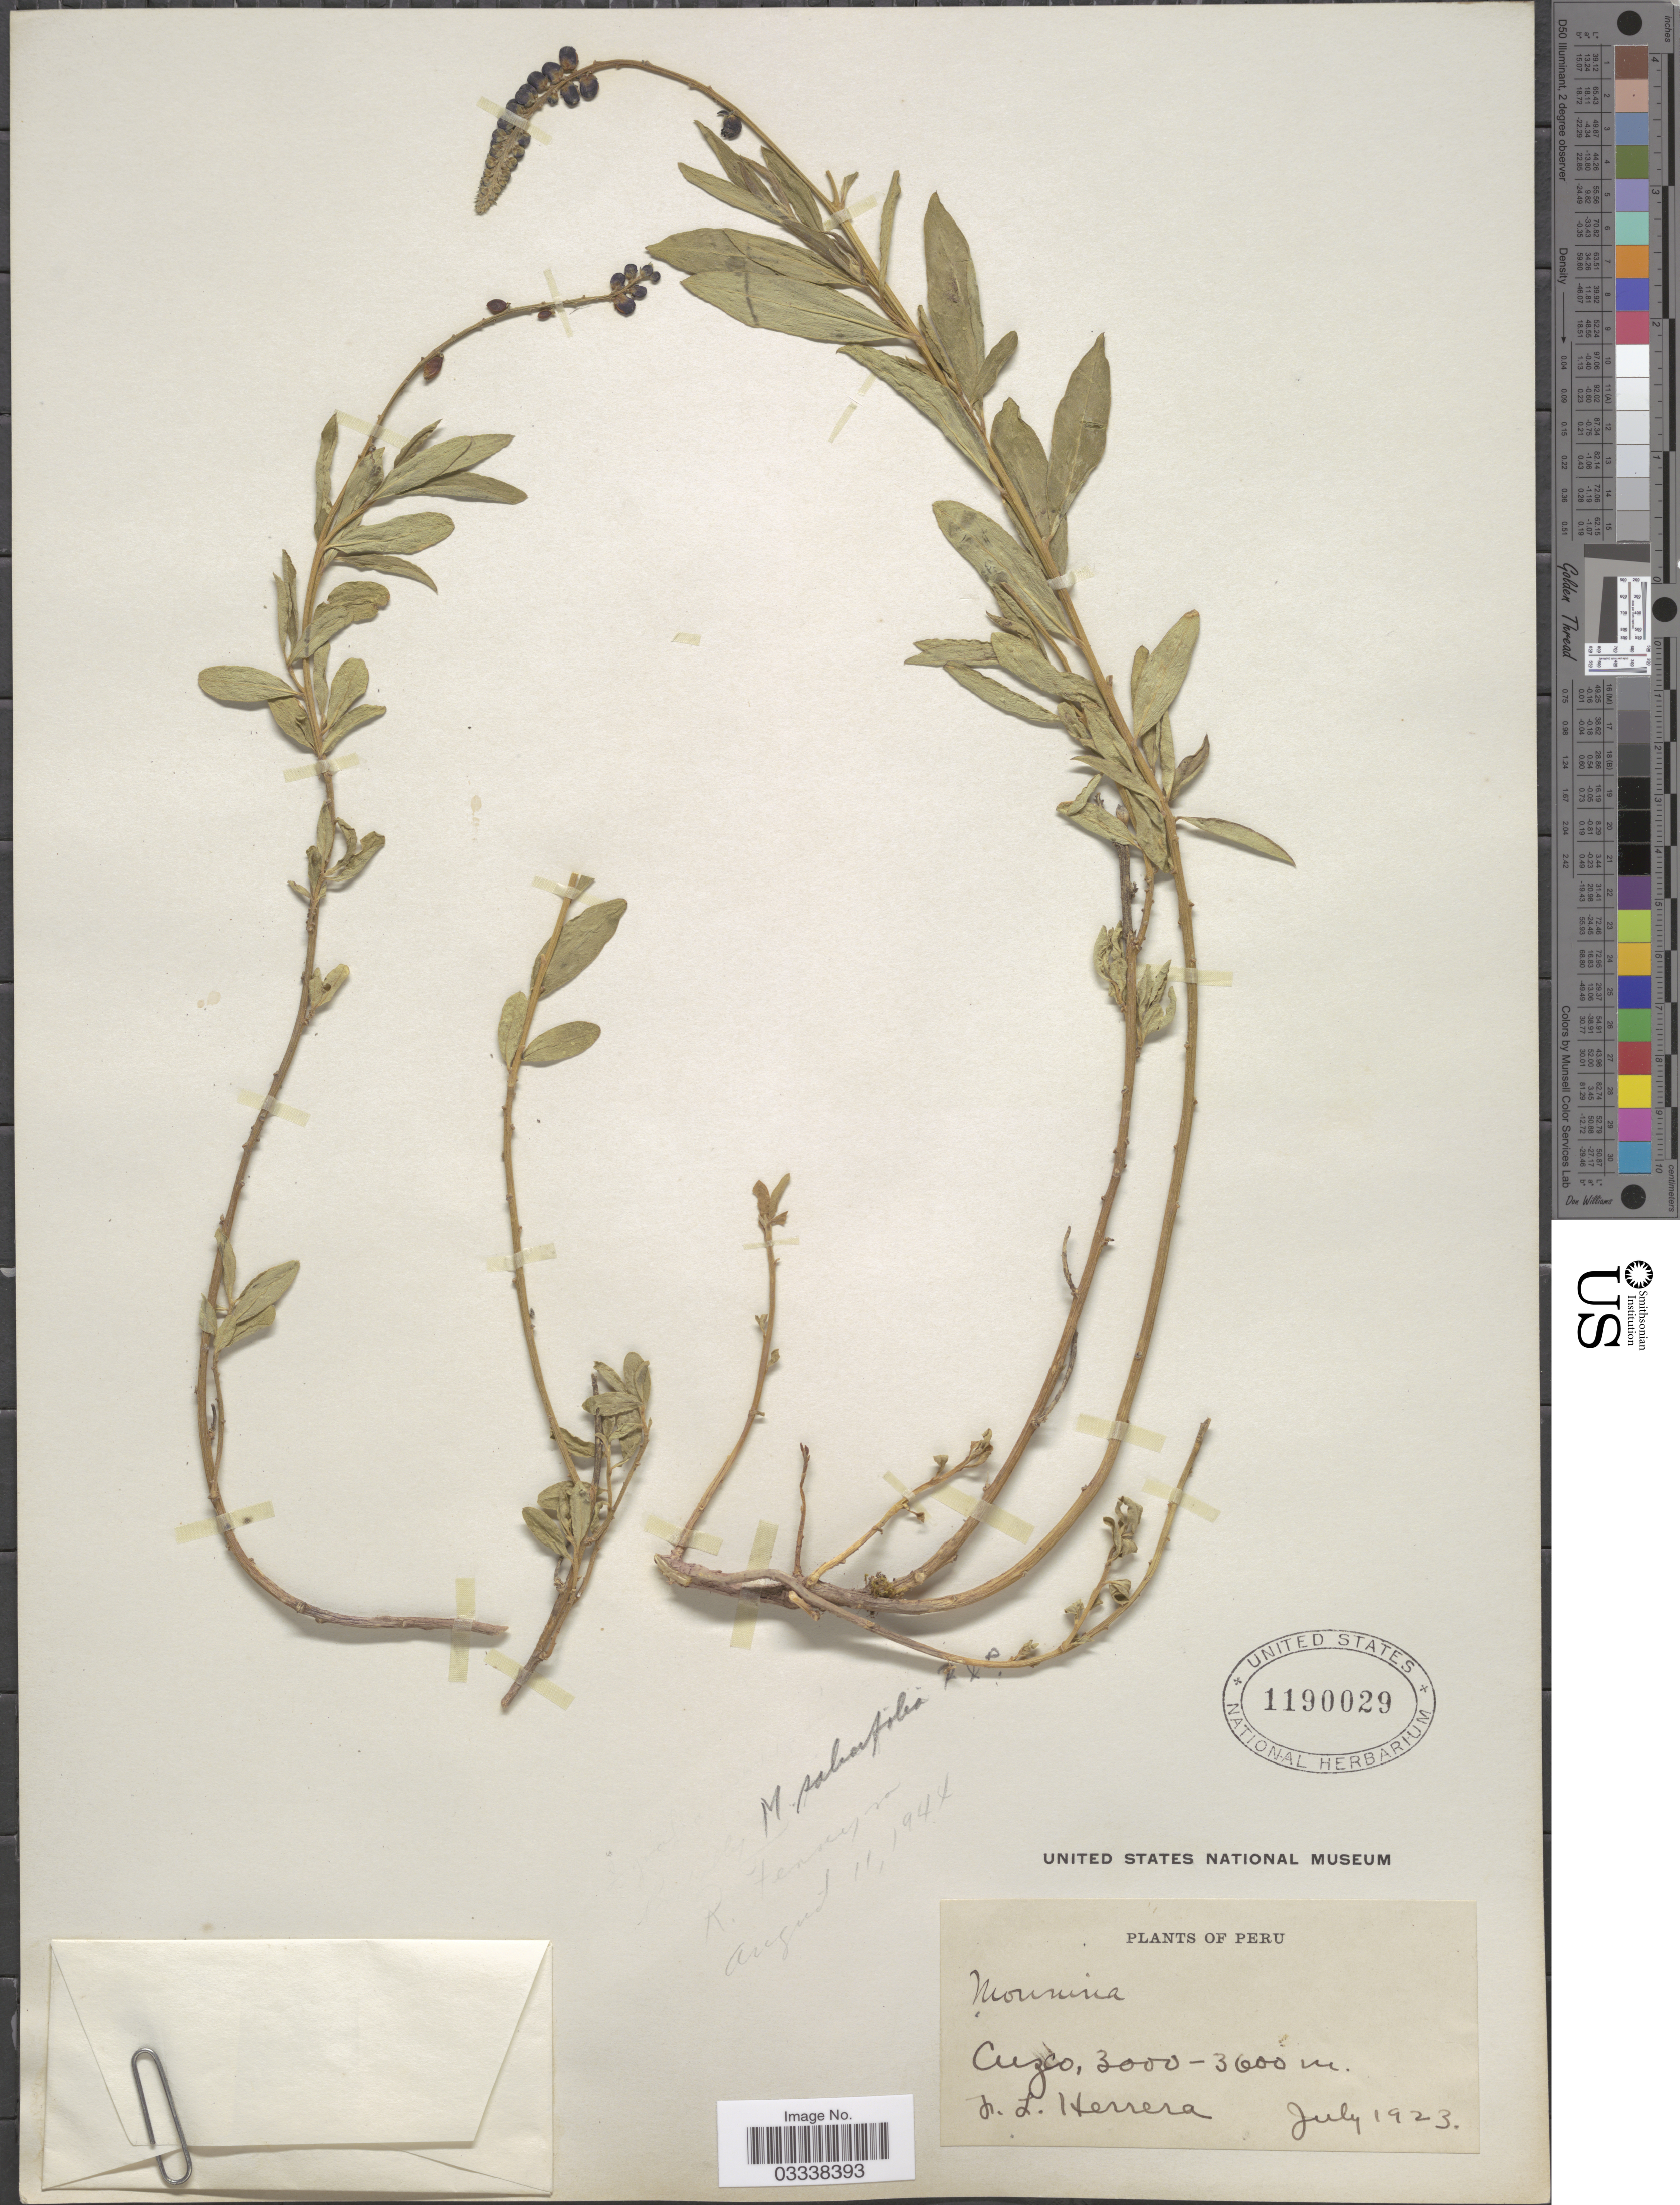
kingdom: Plantae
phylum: Tracheophyta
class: Magnoliopsida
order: Fabales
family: Polygalaceae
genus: Monnina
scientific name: Monnina salicifolia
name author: Ruiz & Pav.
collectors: F. L. Herrera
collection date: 1923-07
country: Peru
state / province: Cusco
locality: Cuzco.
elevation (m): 3000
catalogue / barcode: US 1190029